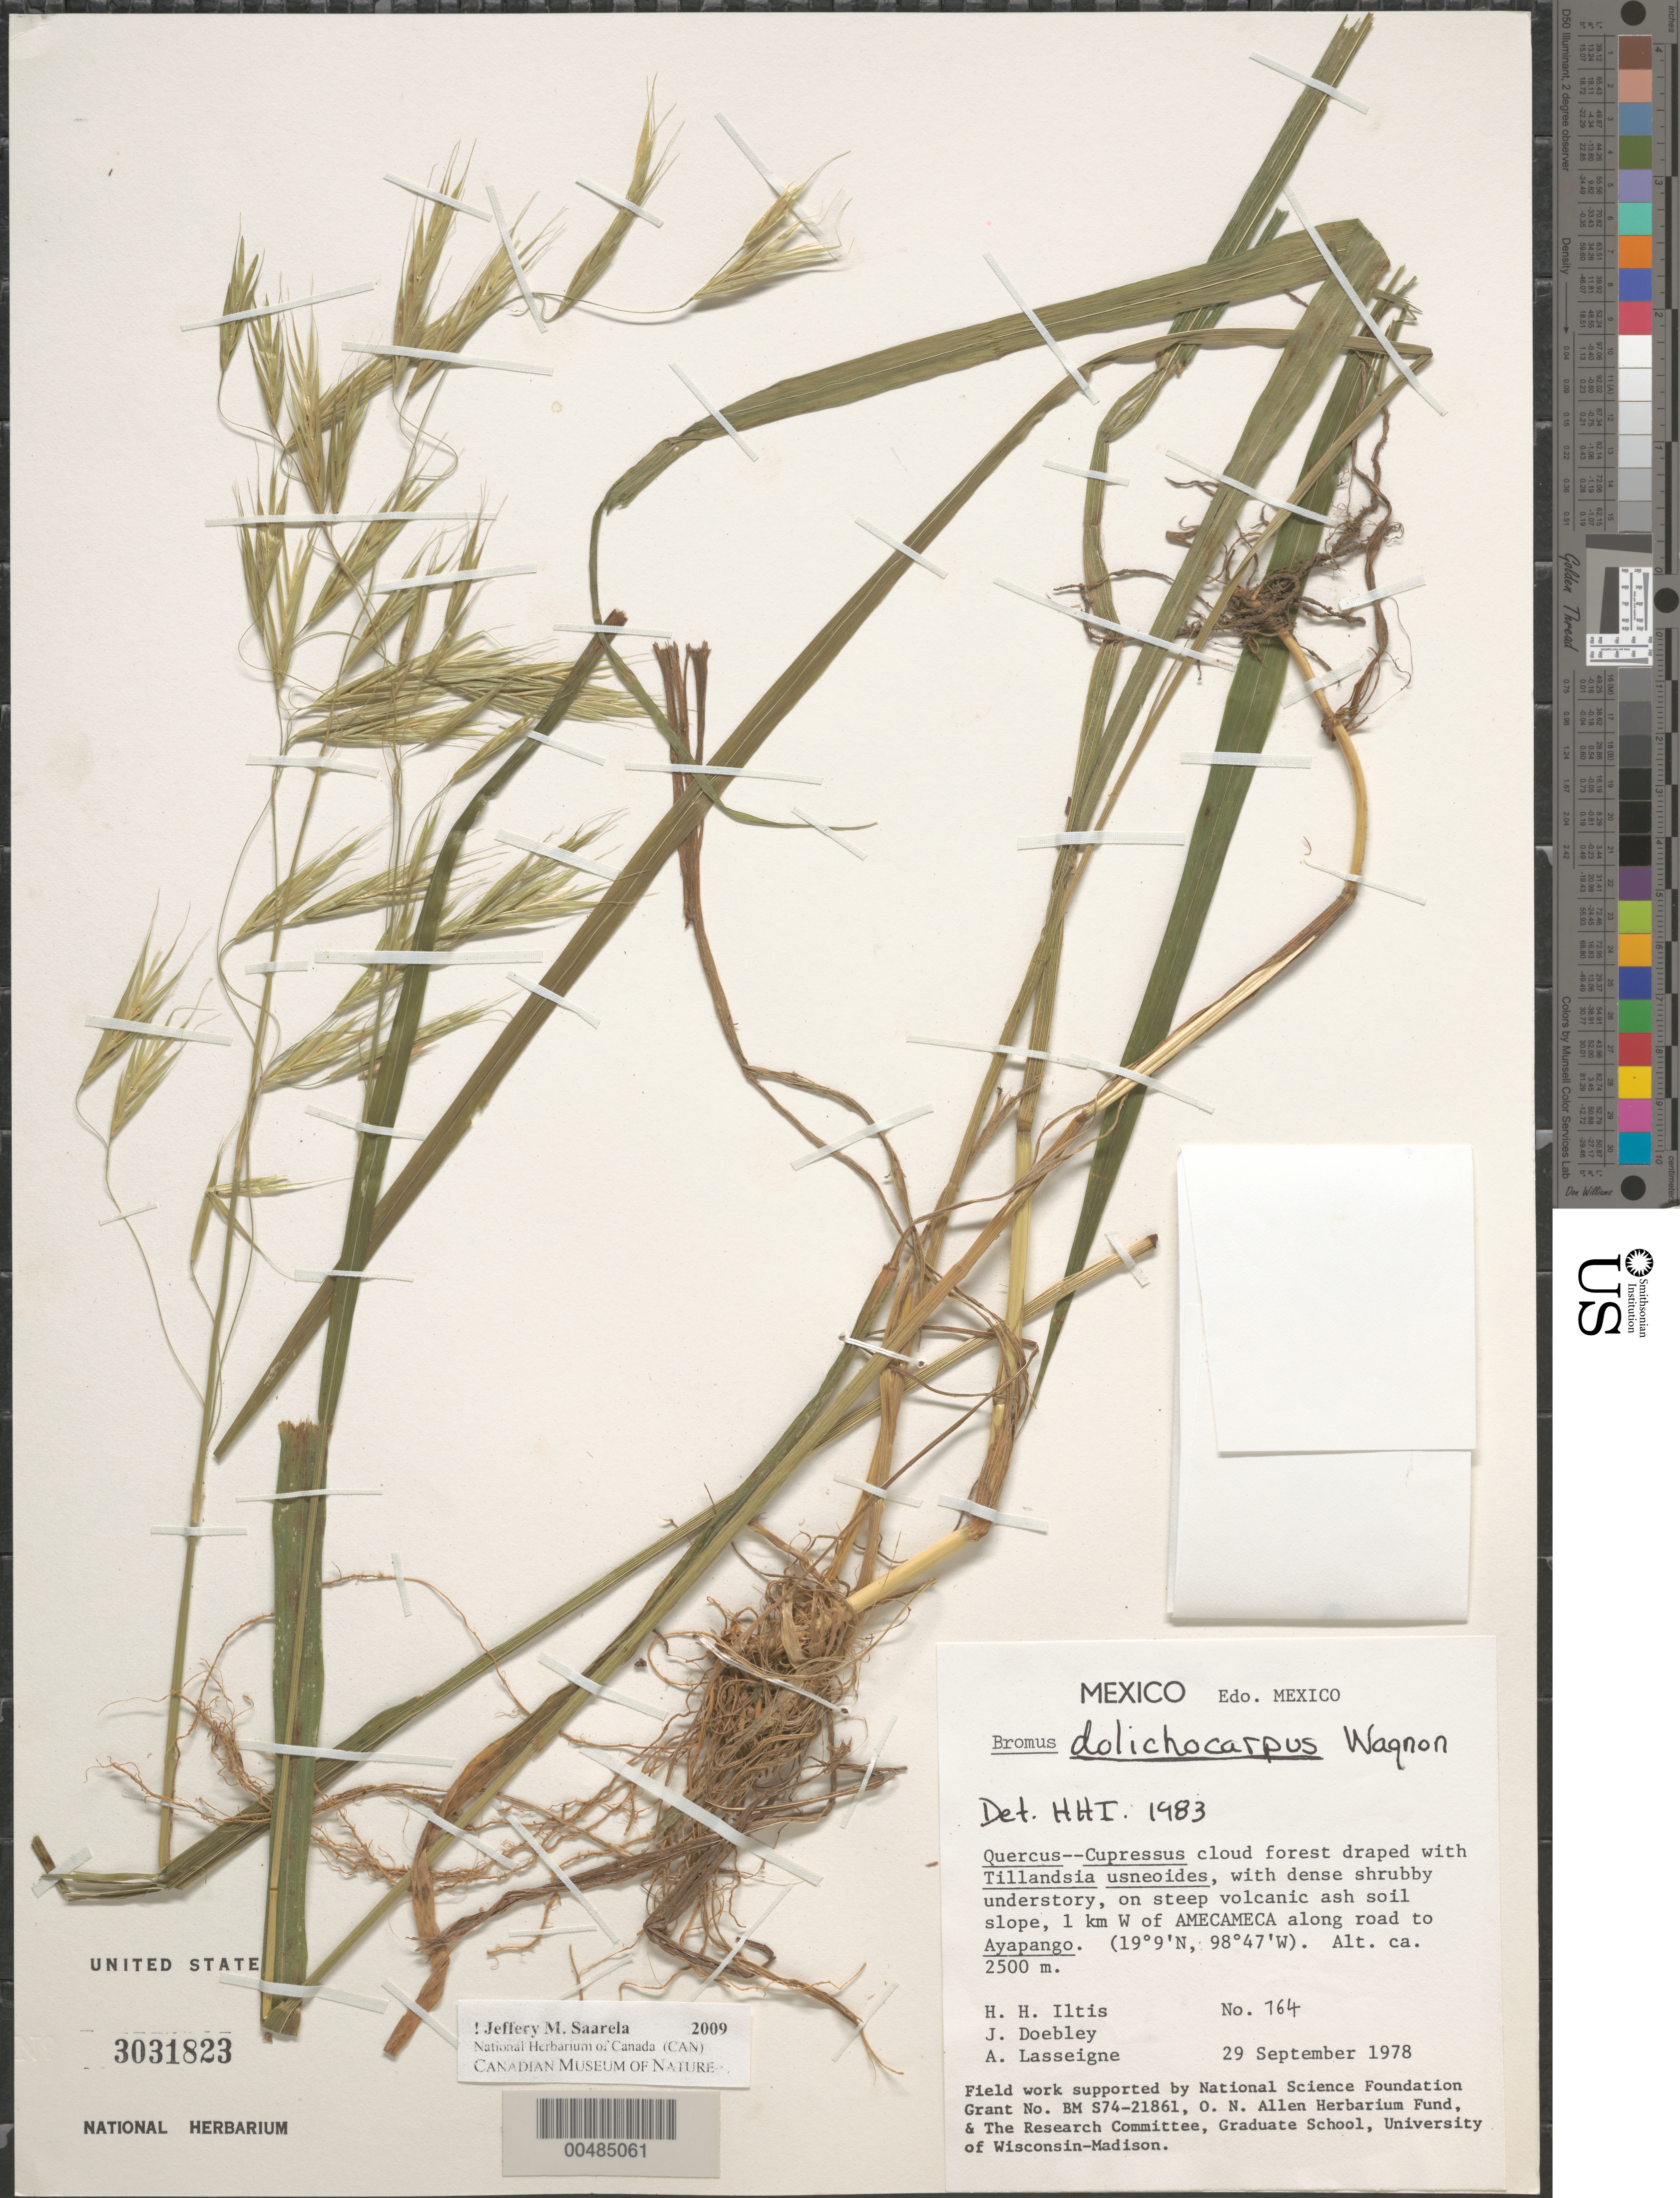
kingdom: Plantae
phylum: Tracheophyta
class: Liliopsida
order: Poales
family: Poaceae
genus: Bromus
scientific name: Bromus dolichocarpus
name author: Wagnon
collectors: H. H. Iltis, J. F. Doebley & A. Lasseigne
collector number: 764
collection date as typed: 29 Sep 1978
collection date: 1978-09-29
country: Mexico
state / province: México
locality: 1 km W of Amecameca along road to Ayapango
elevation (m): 2500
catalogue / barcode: US 3031823